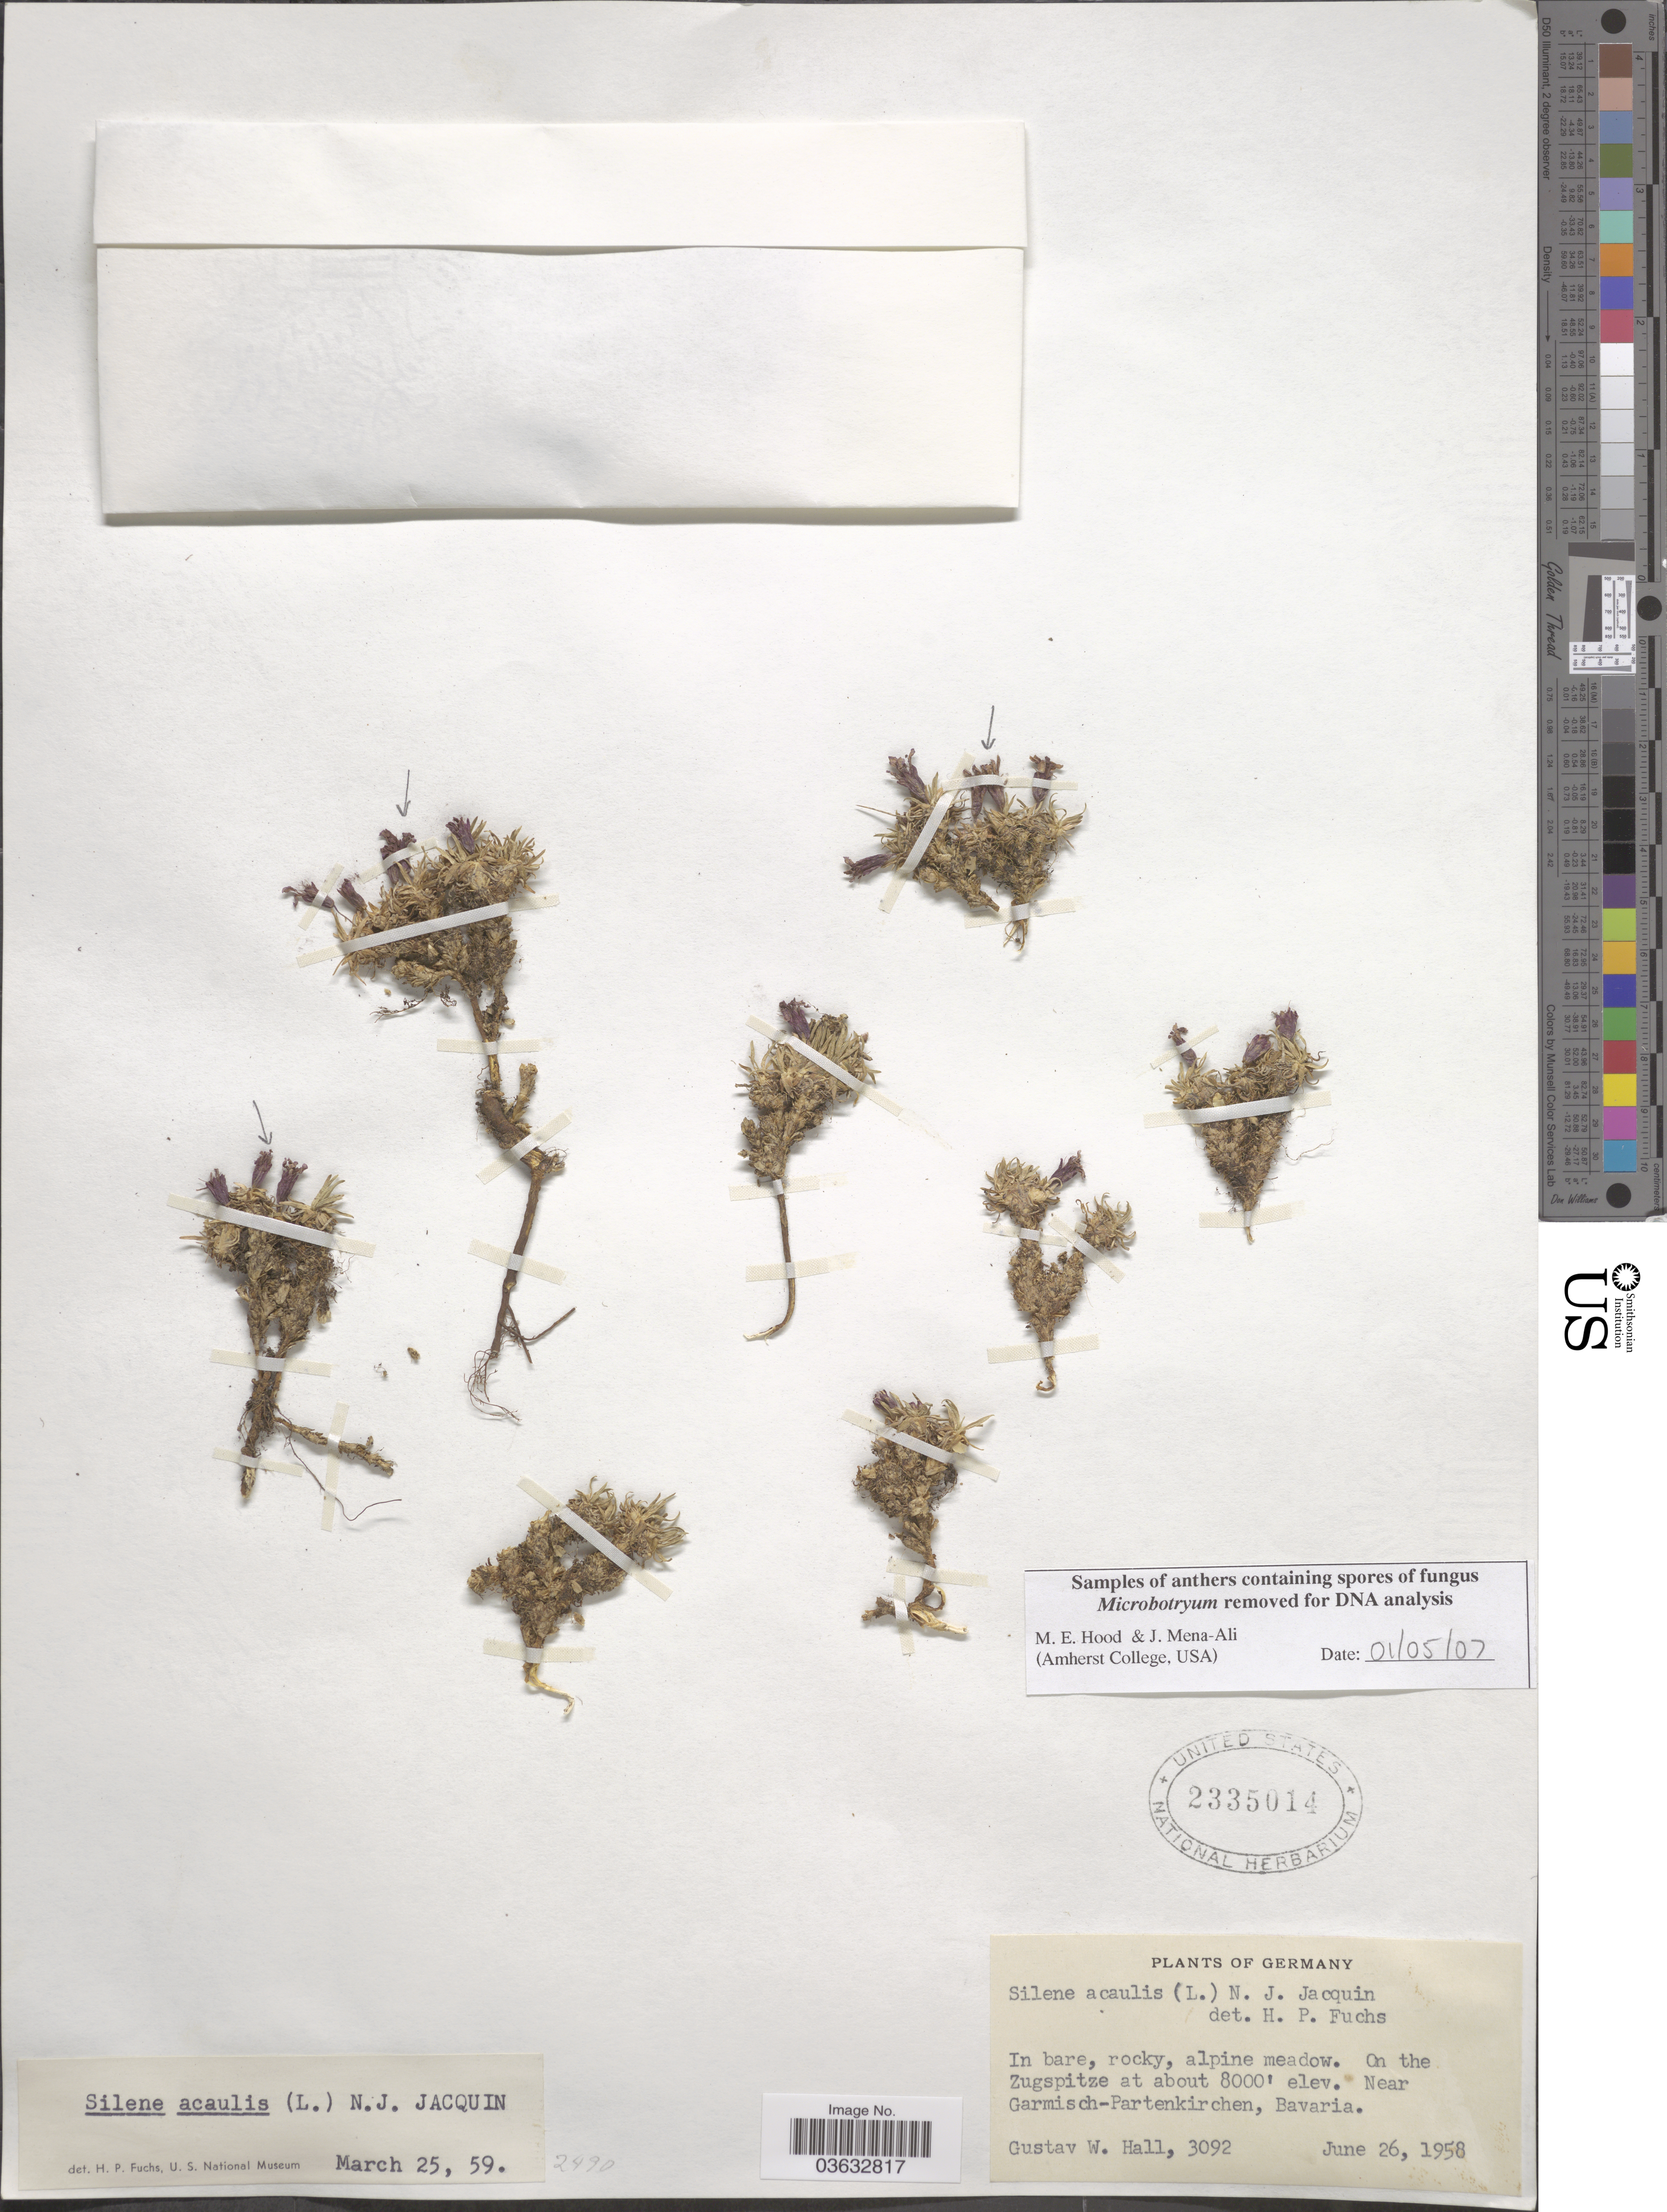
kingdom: Plantae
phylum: Tracheophyta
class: Magnoliopsida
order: Caryophyllales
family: Caryophyllaceae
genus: Silene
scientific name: Silene acaulis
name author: (L.) Jacq.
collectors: G. Hall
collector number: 3092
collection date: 1958-06-26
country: Germany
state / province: Bayern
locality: On the Zugspitze. Near Garmisch-Partenkirchen, Bavaria.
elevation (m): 2438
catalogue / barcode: US 2335014